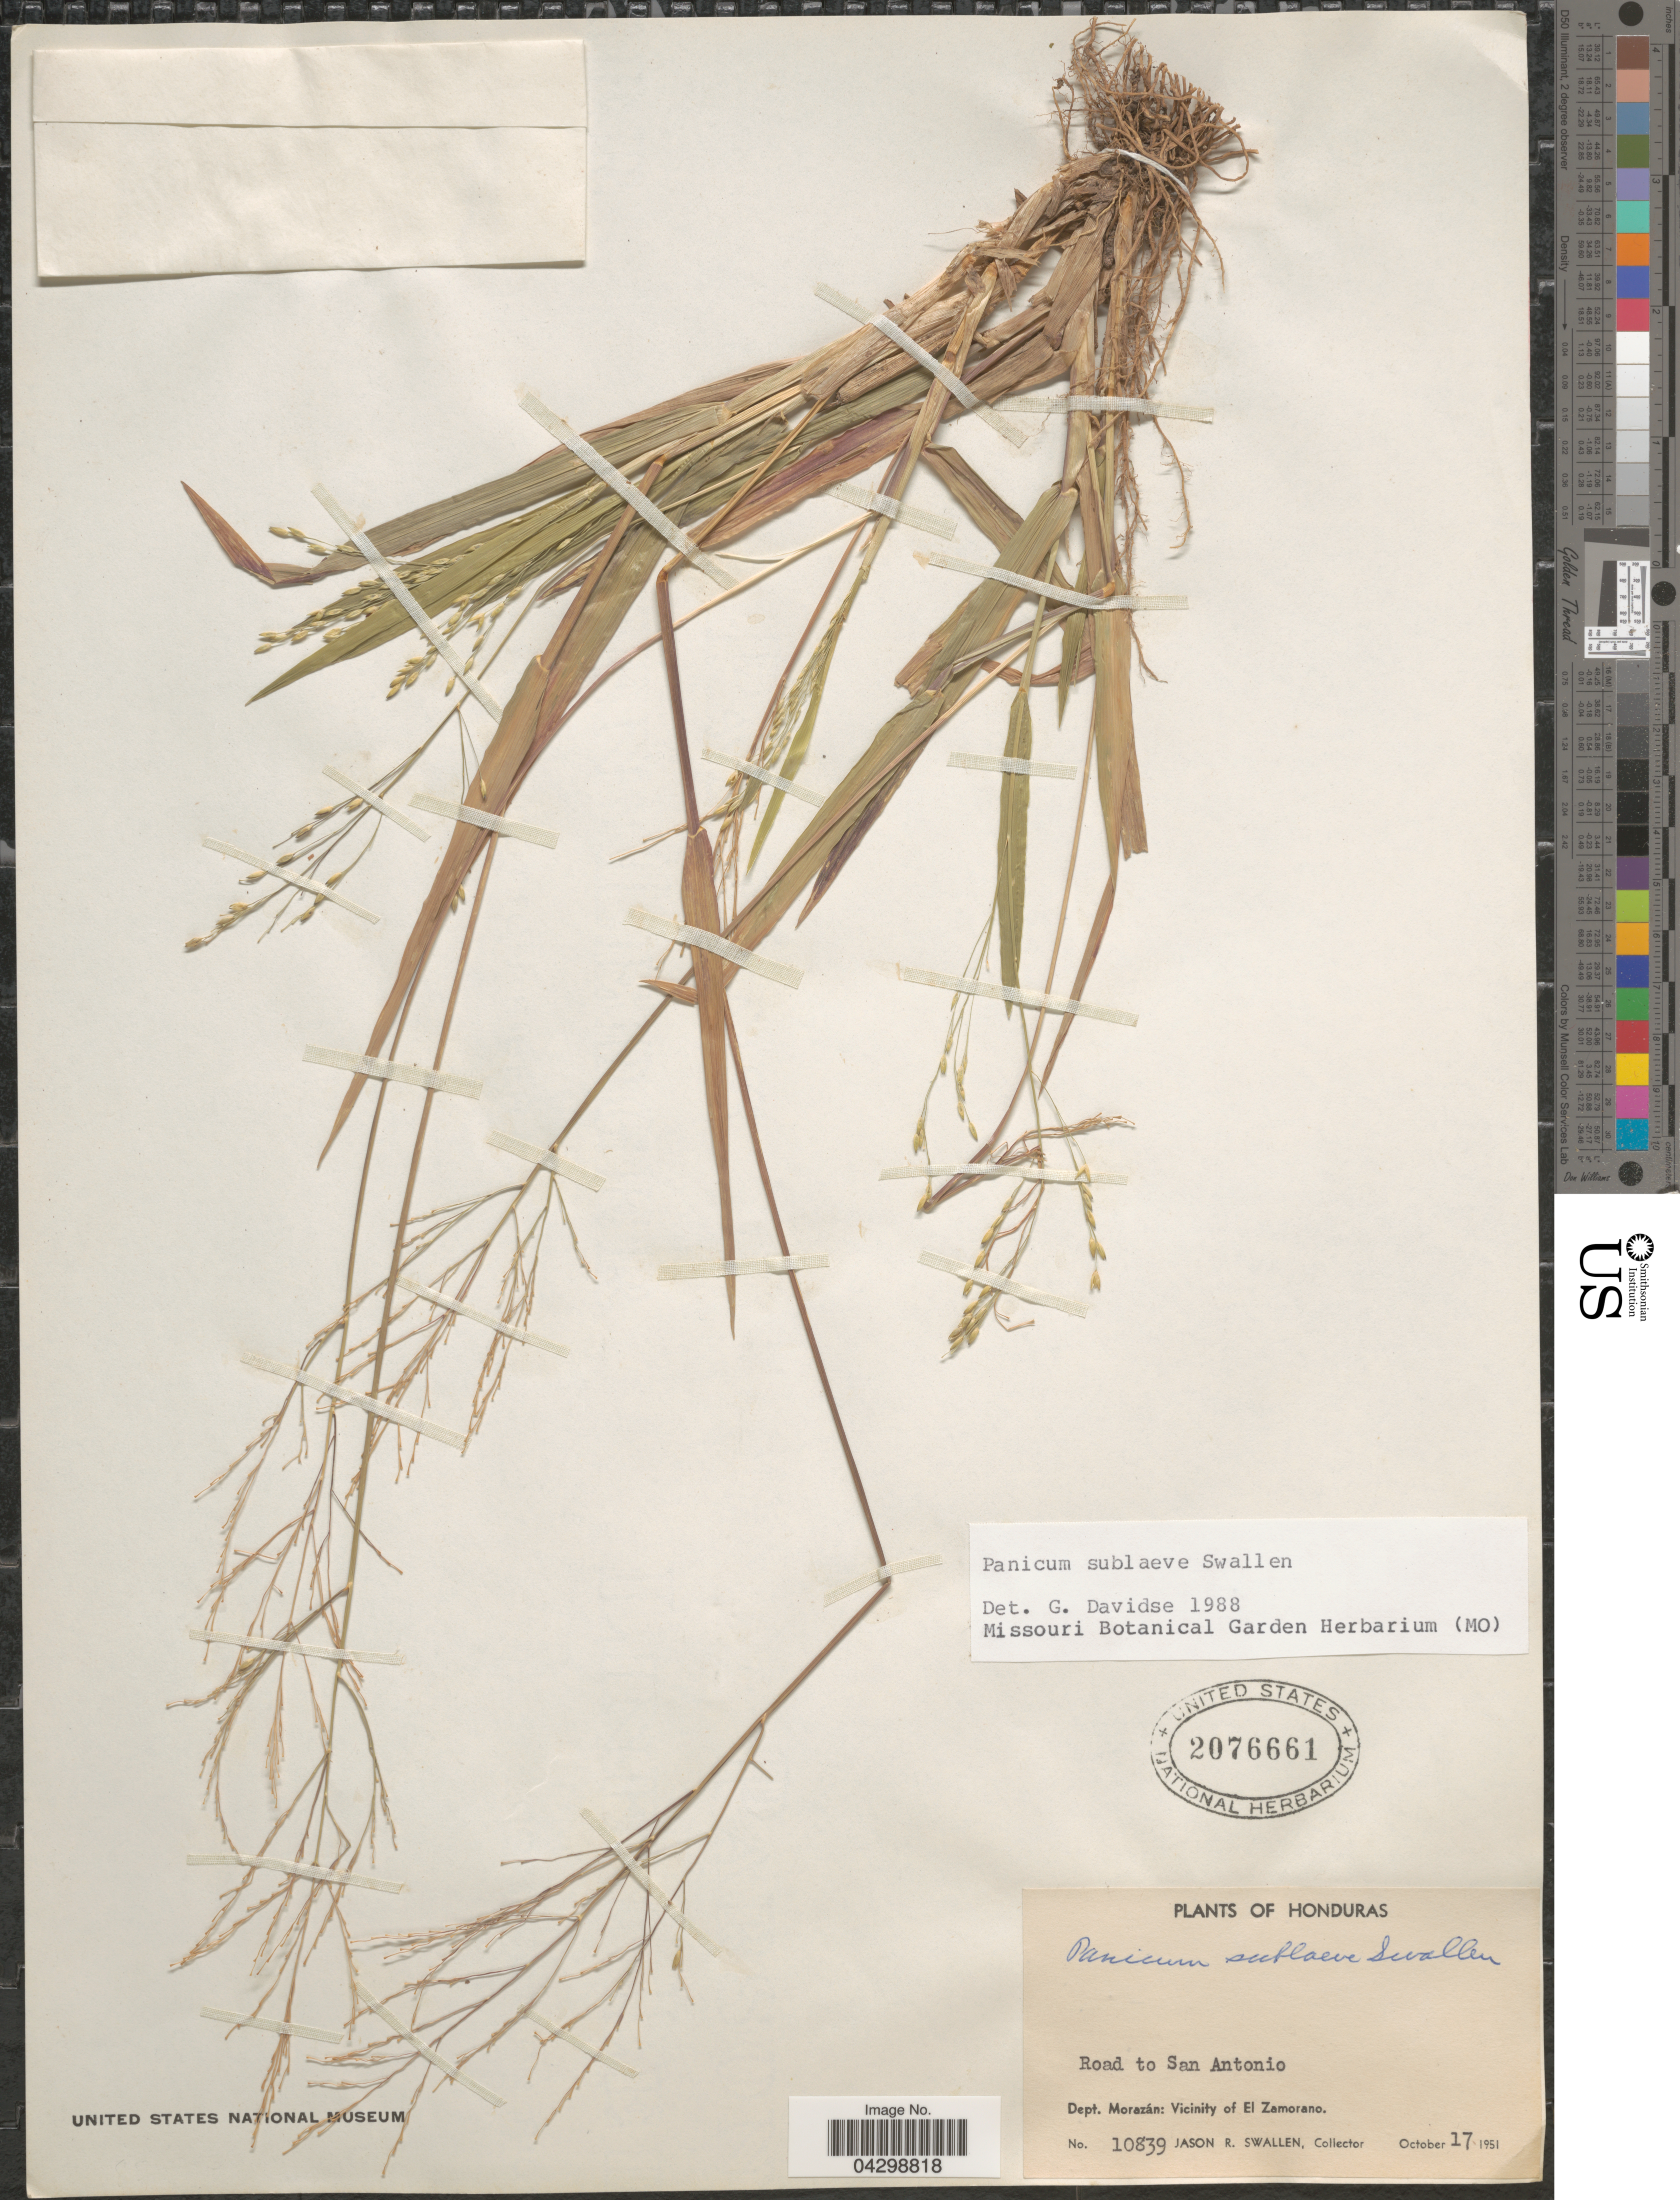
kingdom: Plantae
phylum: Tracheophyta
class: Liliopsida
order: Poales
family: Poaceae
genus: Panicum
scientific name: Panicum sublaeve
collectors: J. R. Swallen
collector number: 10839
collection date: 1951-10-17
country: Honduras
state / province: Fco. Morazán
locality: Road to San Antonio. Dept. Morazán: Vicinity of El Zamorano.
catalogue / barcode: US 2076661